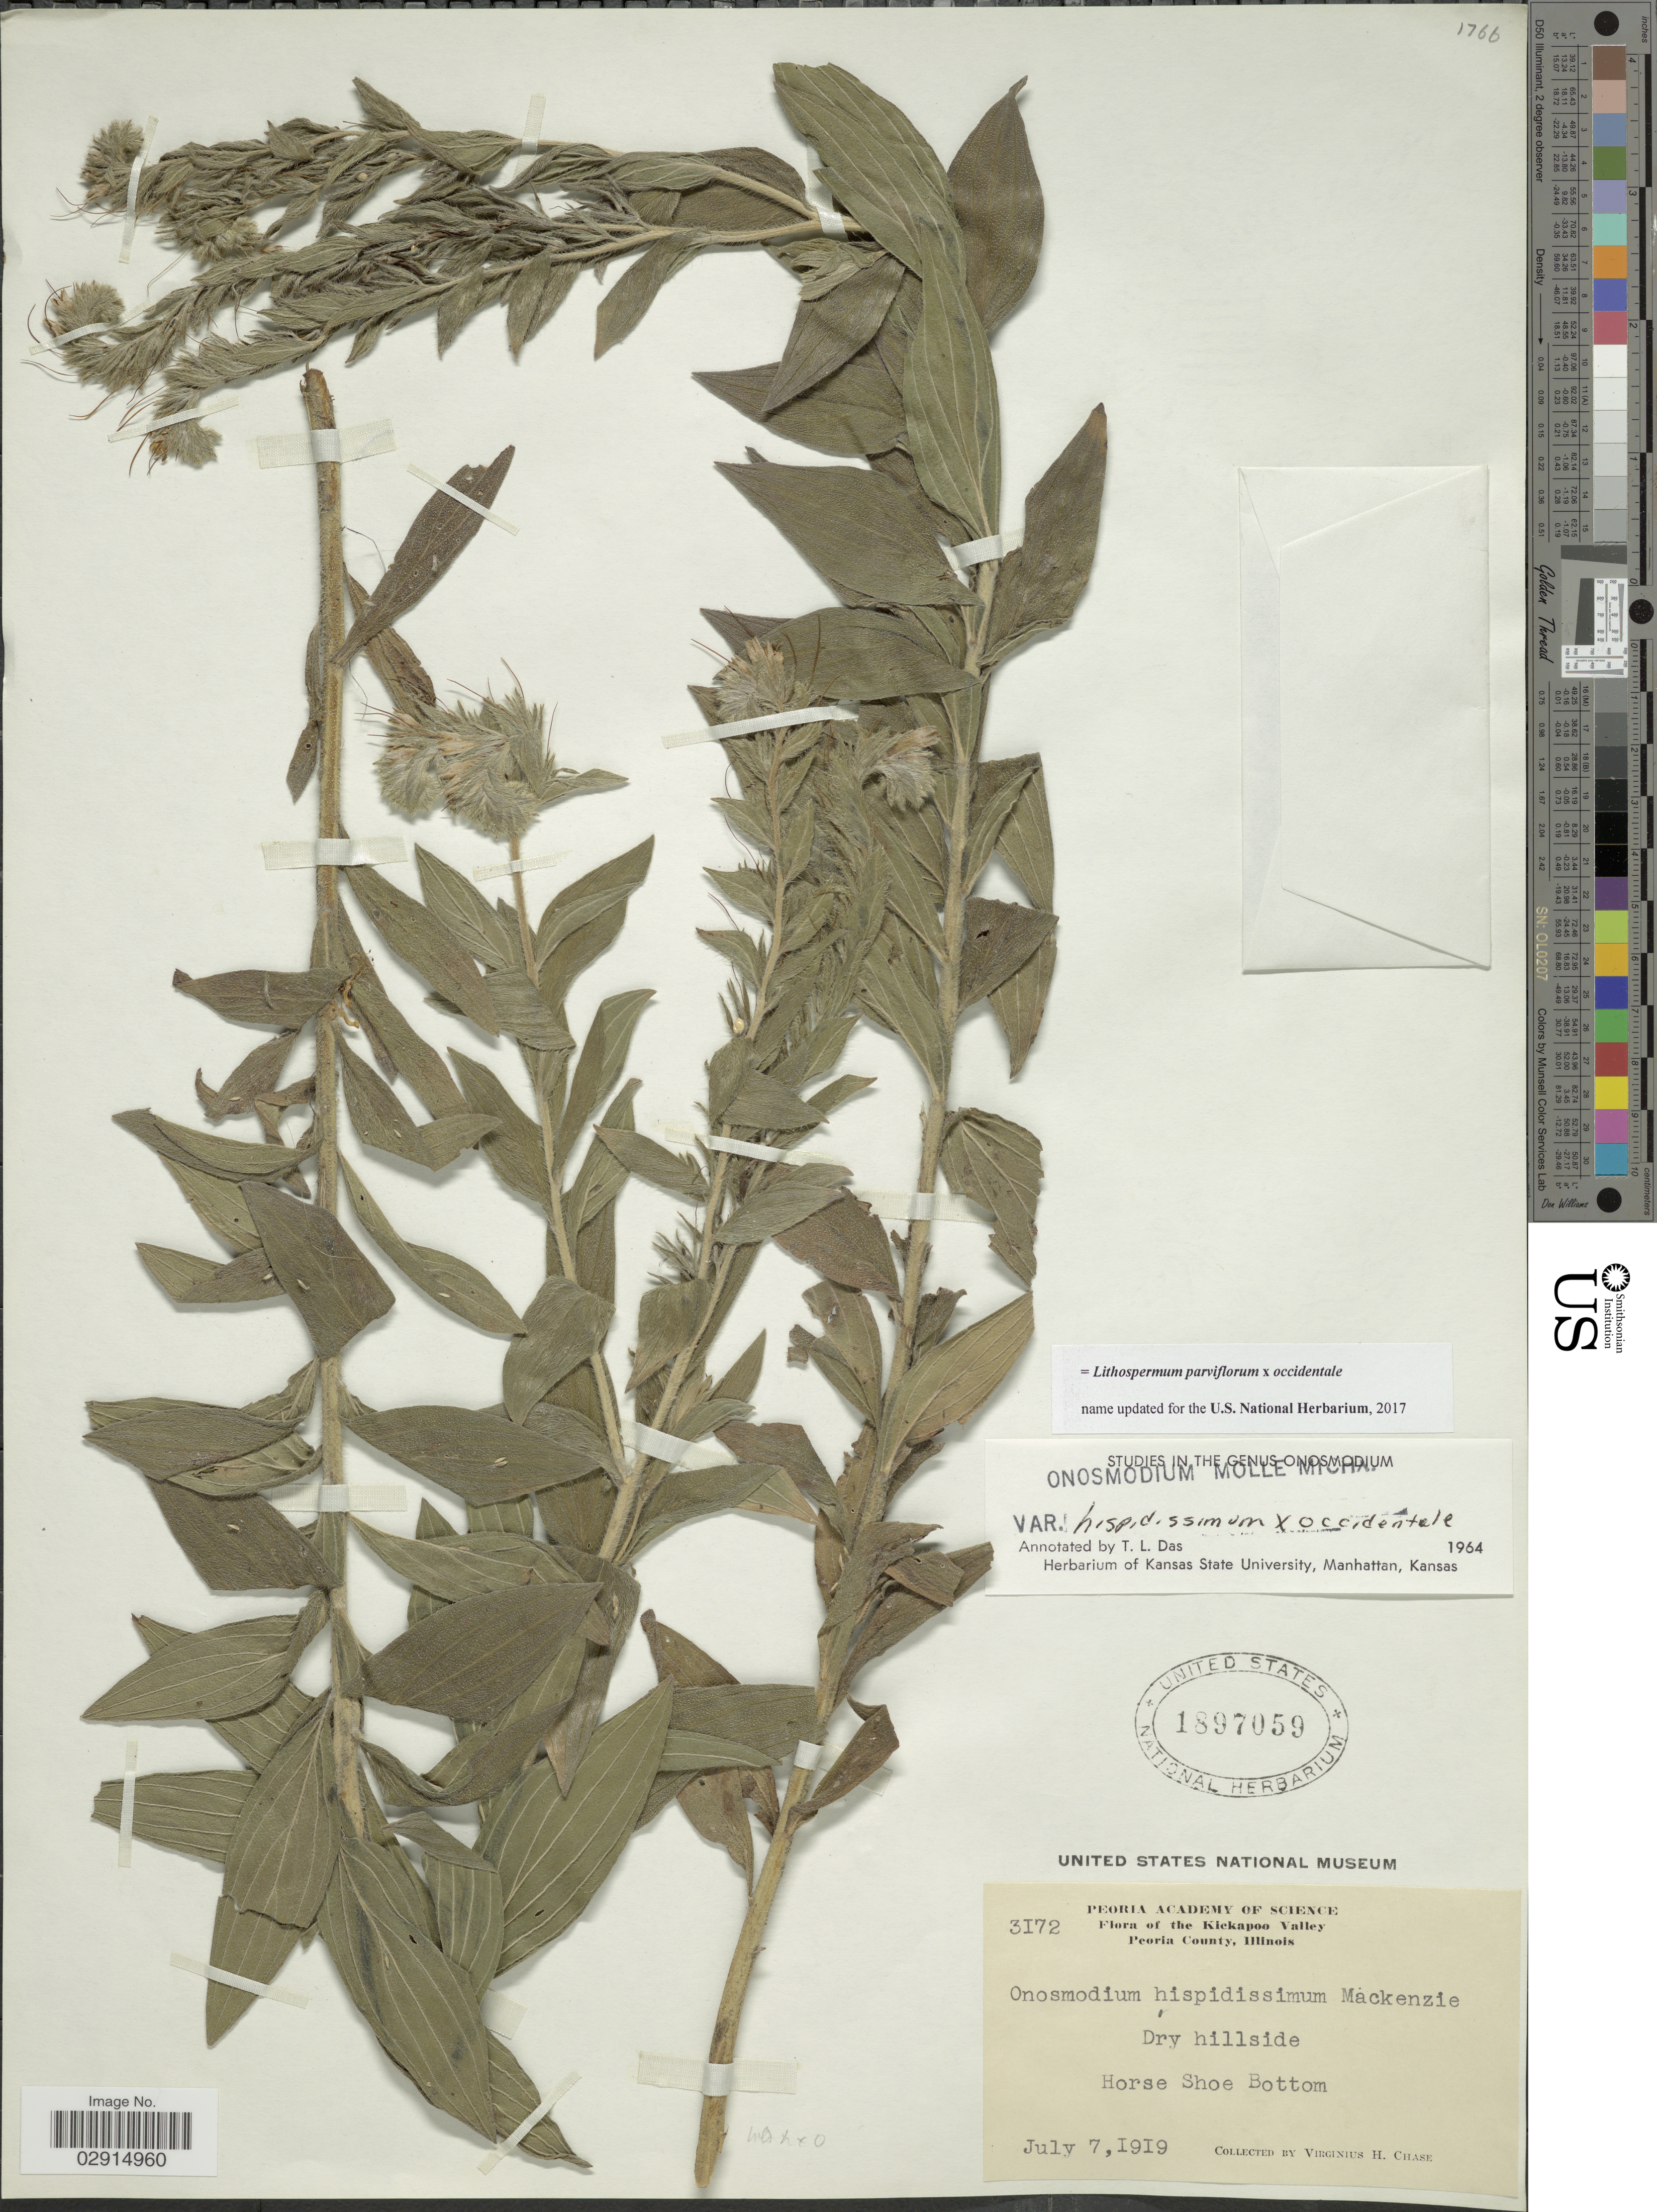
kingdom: Plantae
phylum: Tracheophyta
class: Magnoliopsida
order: Boraginales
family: Boraginaceae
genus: Lithospermum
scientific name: Lithospermum occidentale x L. parviflorum Weakley et al.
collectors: V. H. Chase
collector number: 3172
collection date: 1919-07-07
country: United States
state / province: Illinois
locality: Dry hillside. Horse Shoe Bottom. Peoria County, Illinois. Kickapoo Valley.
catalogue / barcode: US 1897059